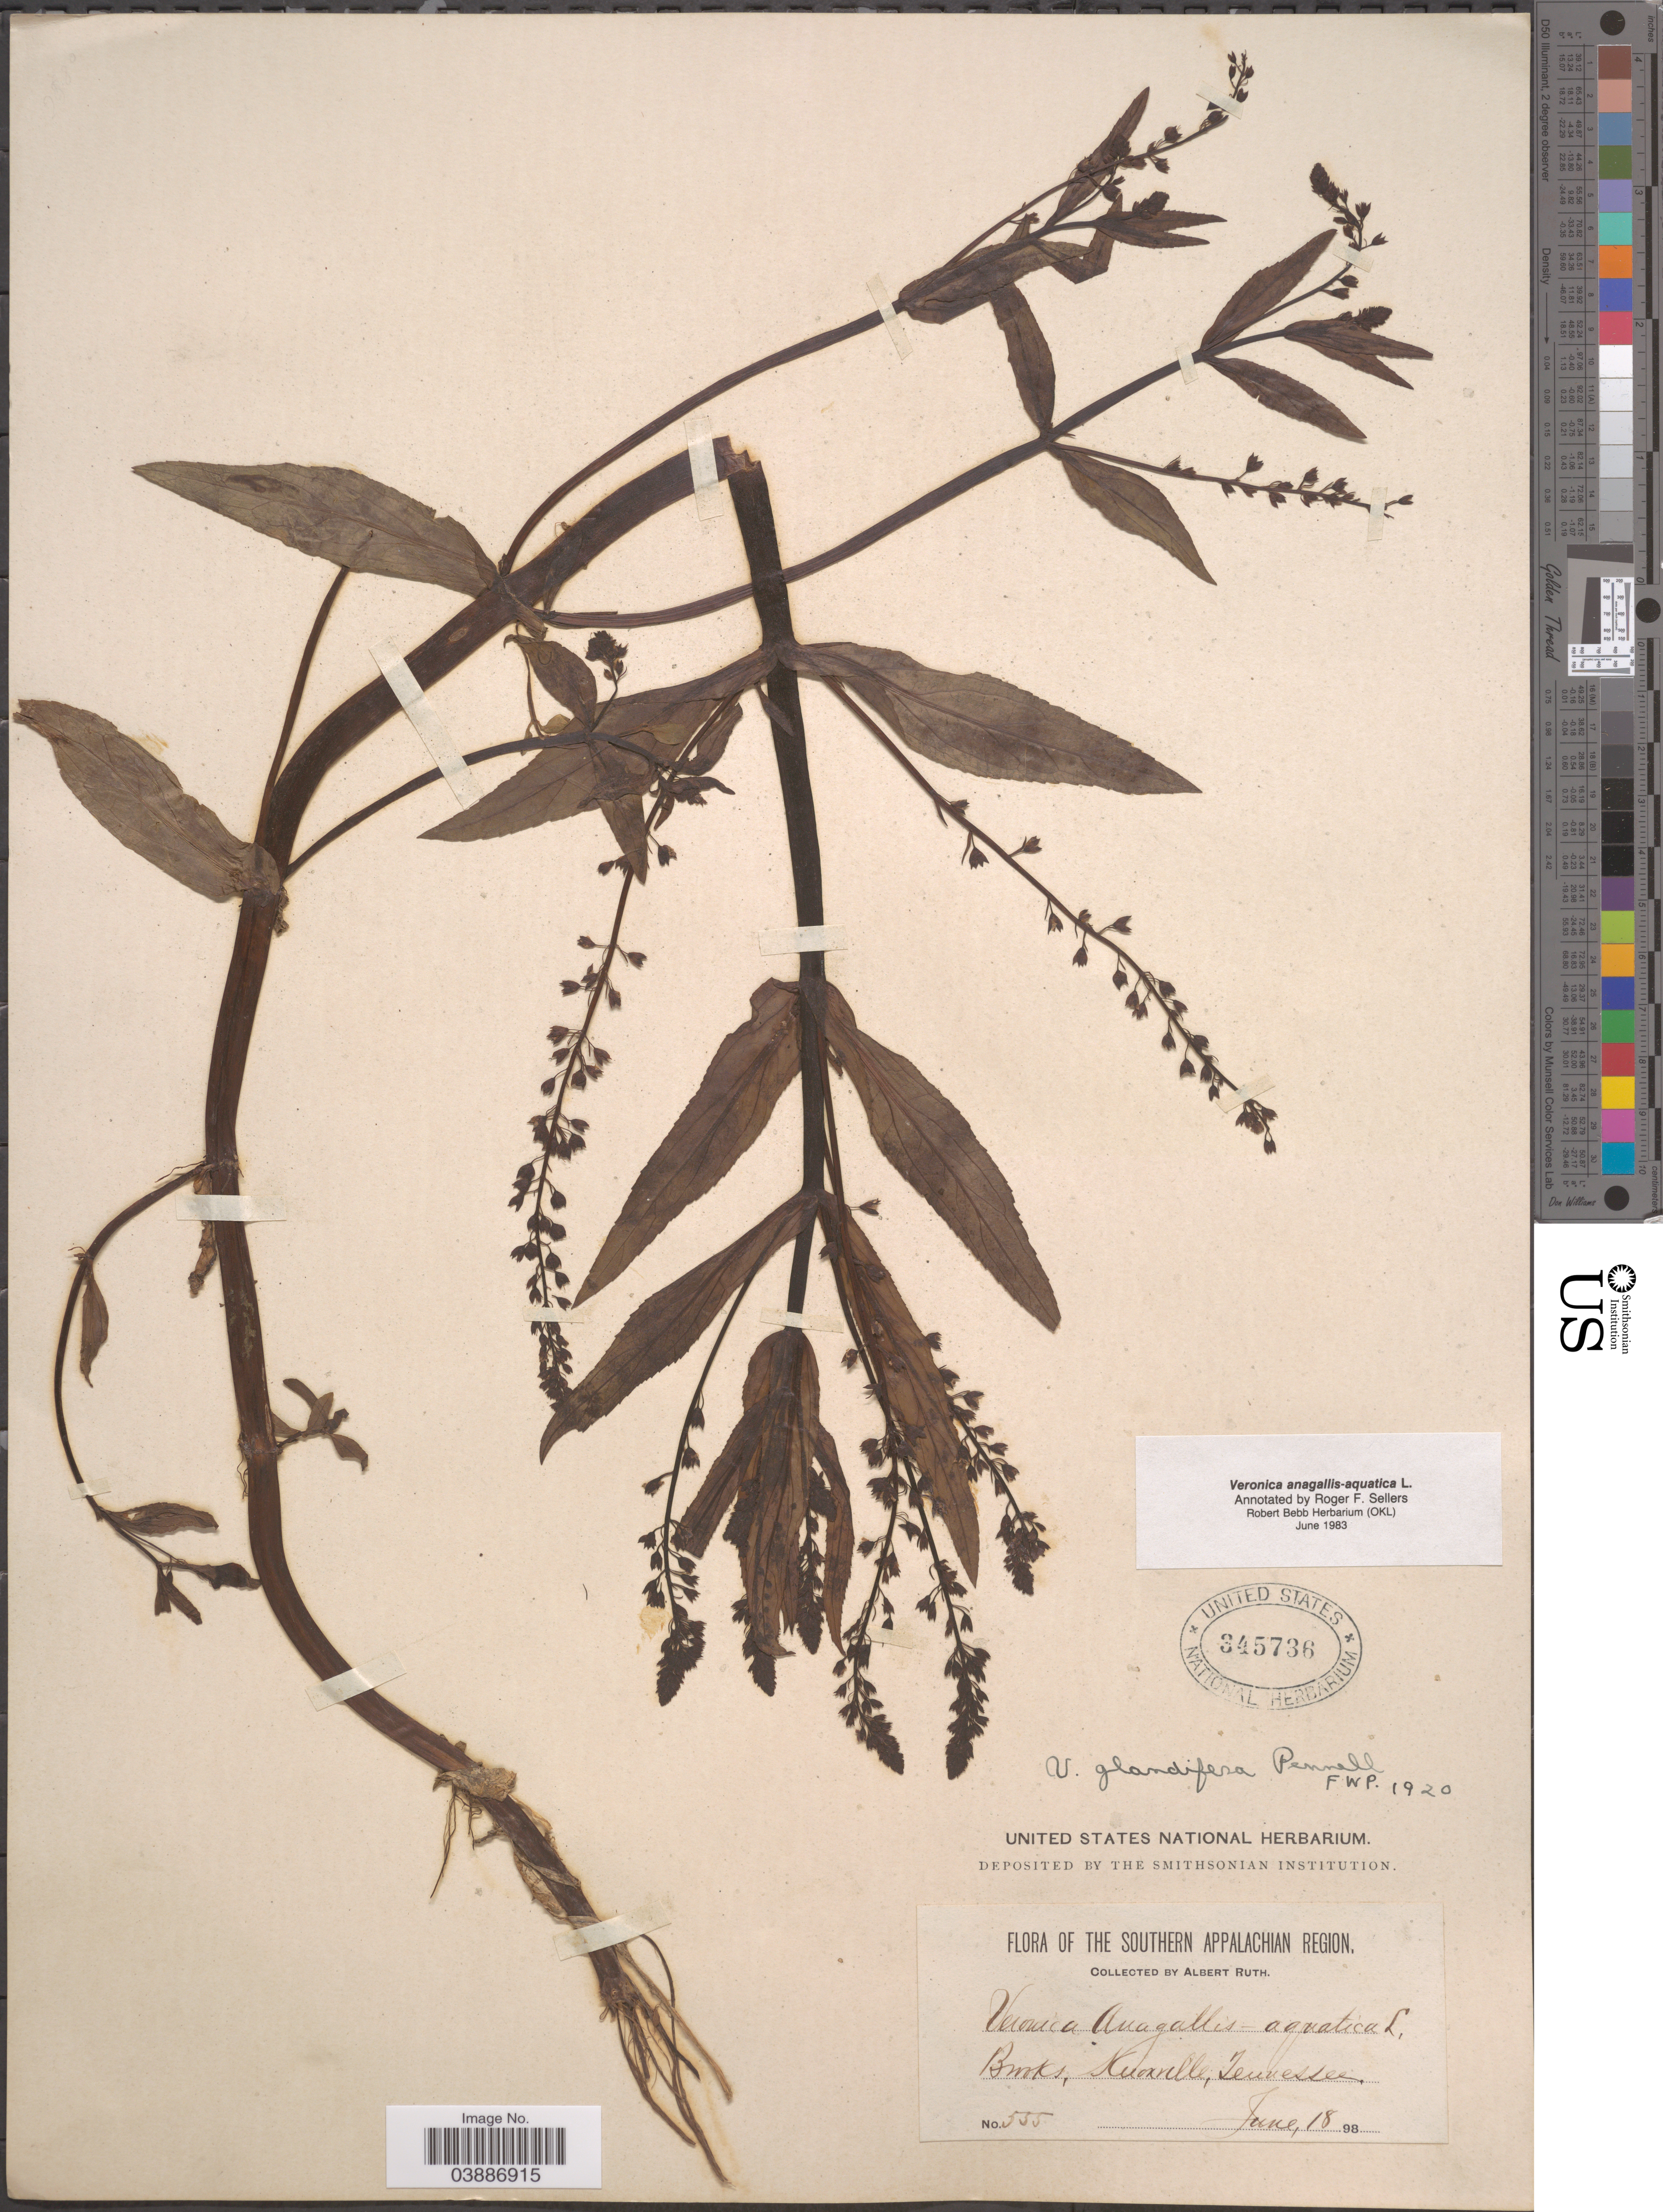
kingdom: Plantae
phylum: Tracheophyta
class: Magnoliopsida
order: Lamiales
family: Plantaginaceae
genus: Veronica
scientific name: Veronica anagallis-aquatica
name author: L.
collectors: A. Ruth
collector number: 555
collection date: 1898-06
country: United States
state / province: Tennessee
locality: The Southern Appalachian Region. Brooks, Knoxville.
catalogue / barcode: US 345736